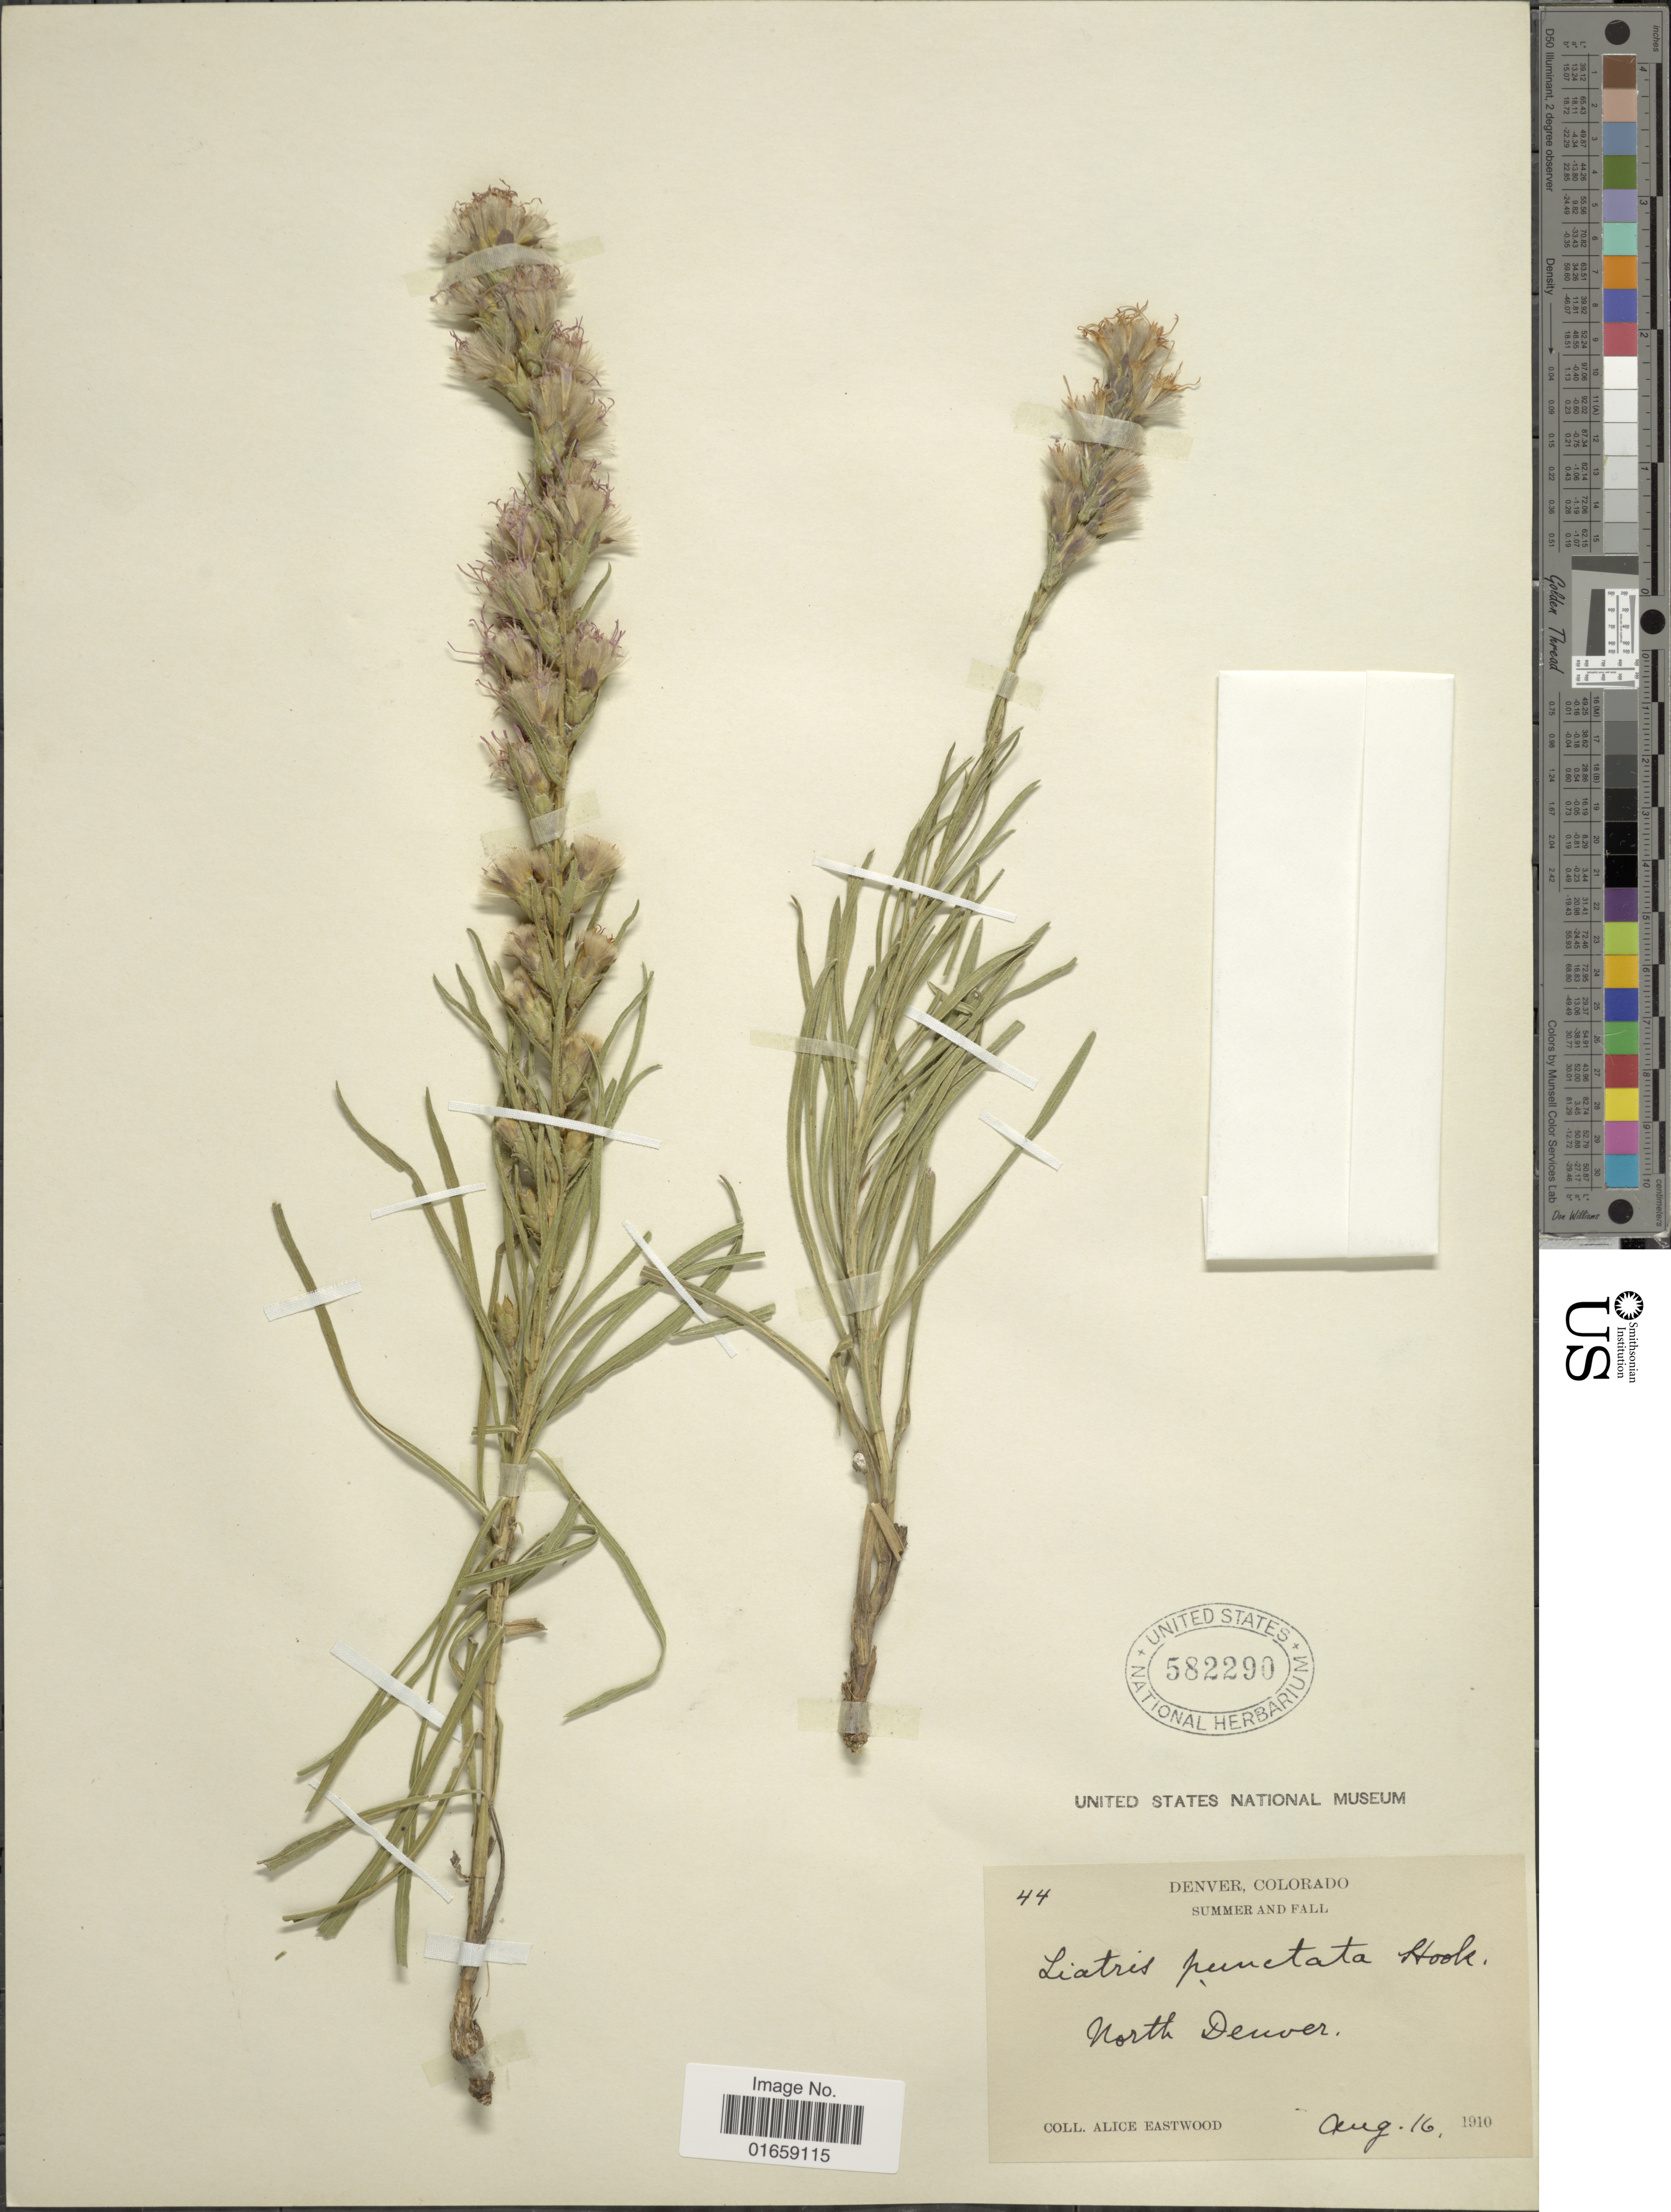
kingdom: Plantae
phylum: Tracheophyta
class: Magnoliopsida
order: Asterales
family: Asteraceae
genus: Liatris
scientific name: Liatris punctata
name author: Hook.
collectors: A. Eastwood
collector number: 44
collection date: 1910-08-16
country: United States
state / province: Colorado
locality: Summer Fall, North Denver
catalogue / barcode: US 582290